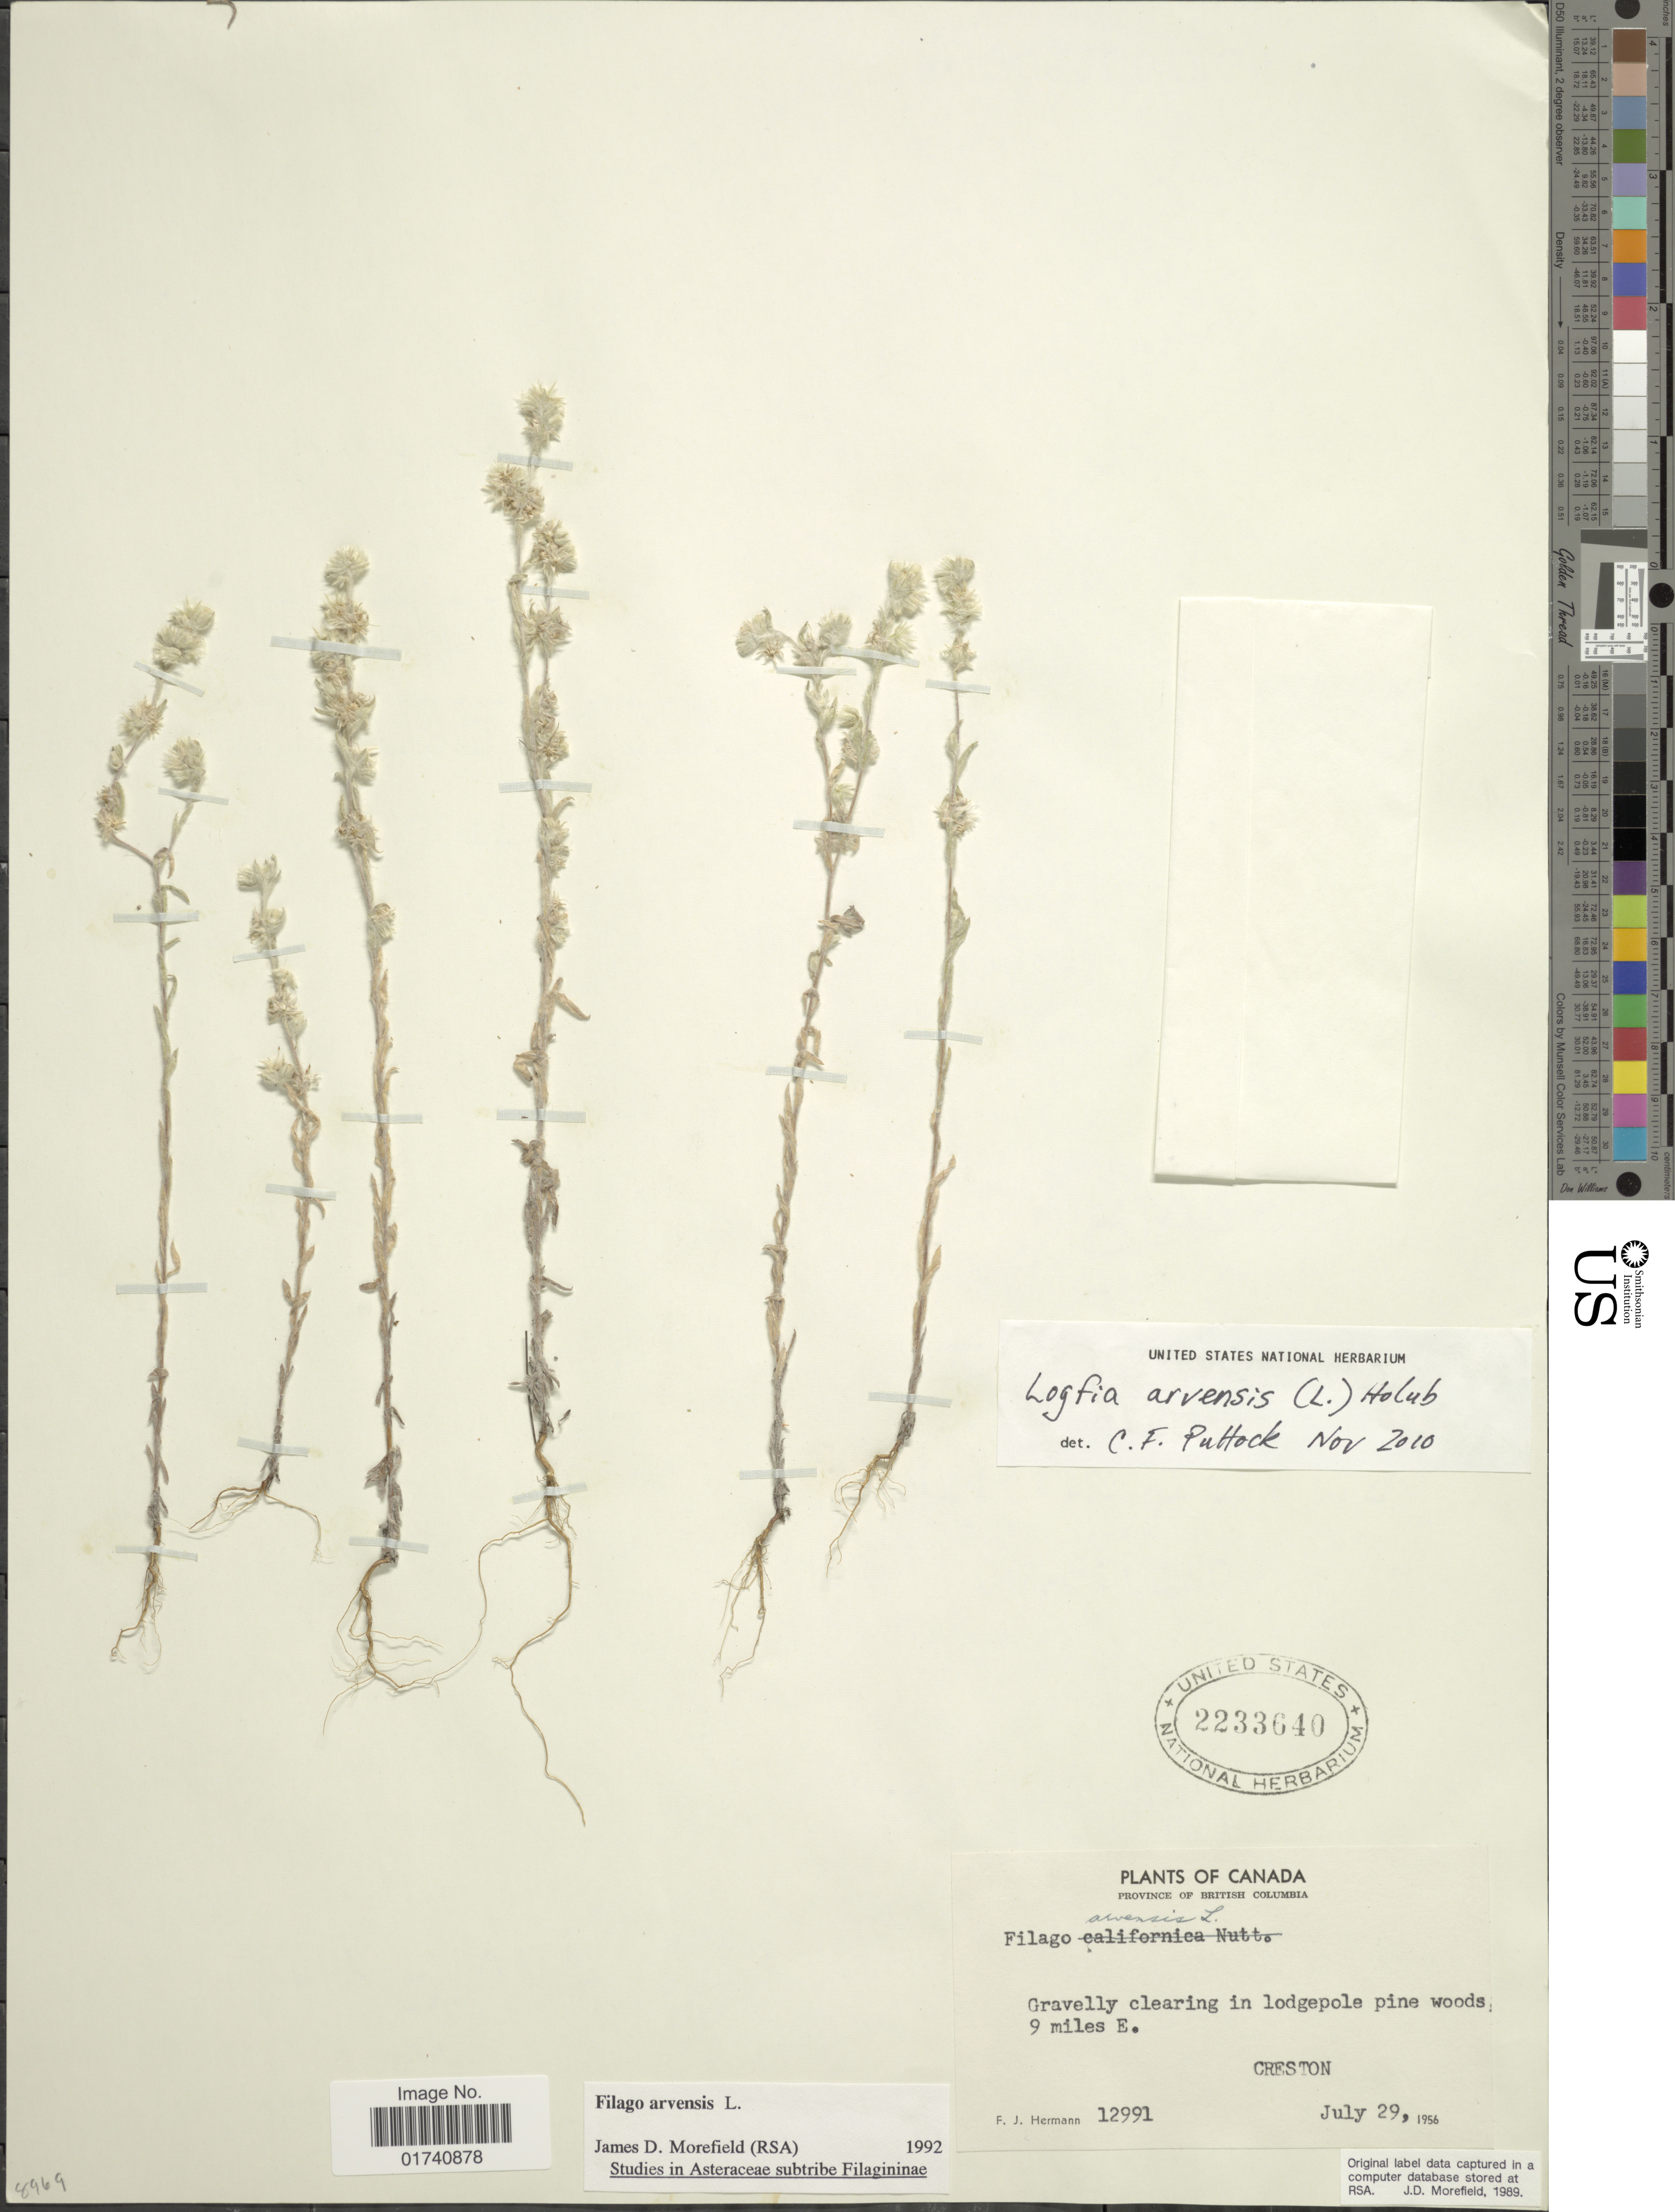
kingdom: Plantae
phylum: Tracheophyta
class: Magnoliopsida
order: Asterales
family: Asteraceae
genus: Logfia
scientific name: Logfia arvensis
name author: (L.) Holub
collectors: F. J. Hermann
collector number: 12991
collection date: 1956-07-29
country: Canada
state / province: British Columbia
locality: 9 miles E. Creston.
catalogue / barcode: US 2233640